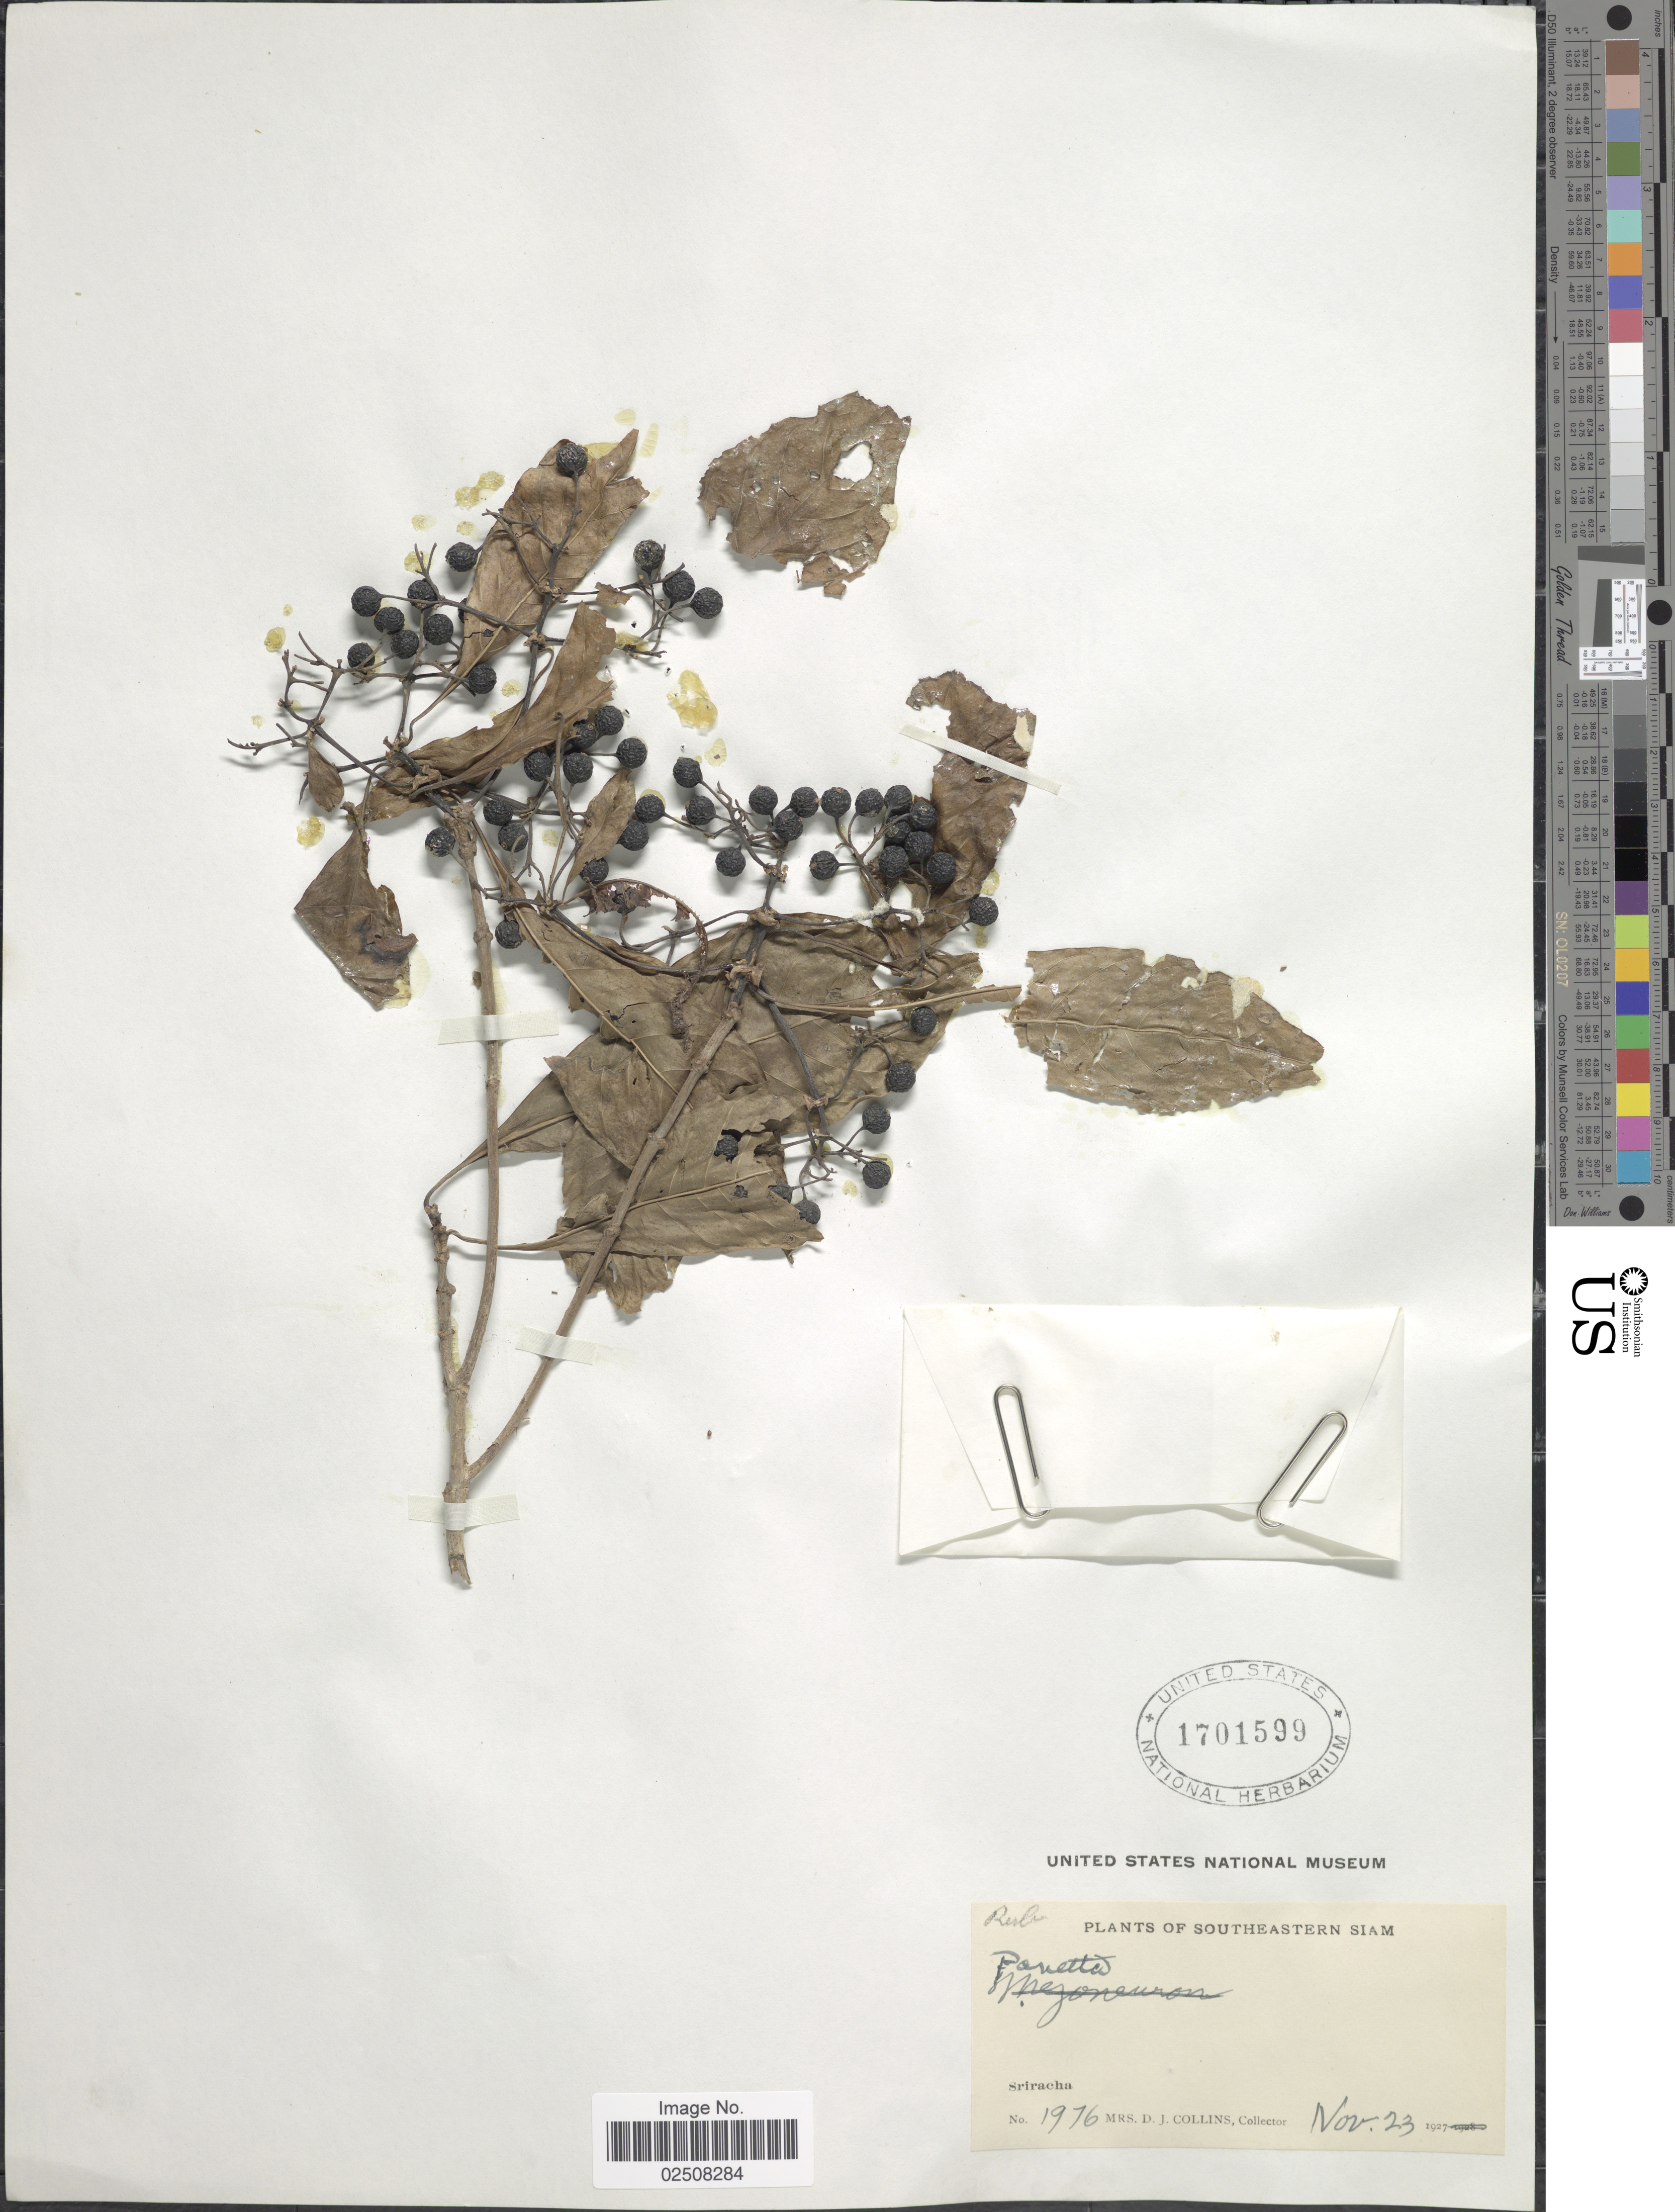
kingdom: Plantae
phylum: Tracheophyta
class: Magnoliopsida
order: Gentianales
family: Rubiaceae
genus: Pavetta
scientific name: Pavetta sp.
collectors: Mrs. D. J. Collins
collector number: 1976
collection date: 1927-11-23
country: Thailand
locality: Southeastern Siam, Sriracha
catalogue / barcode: US 1701599